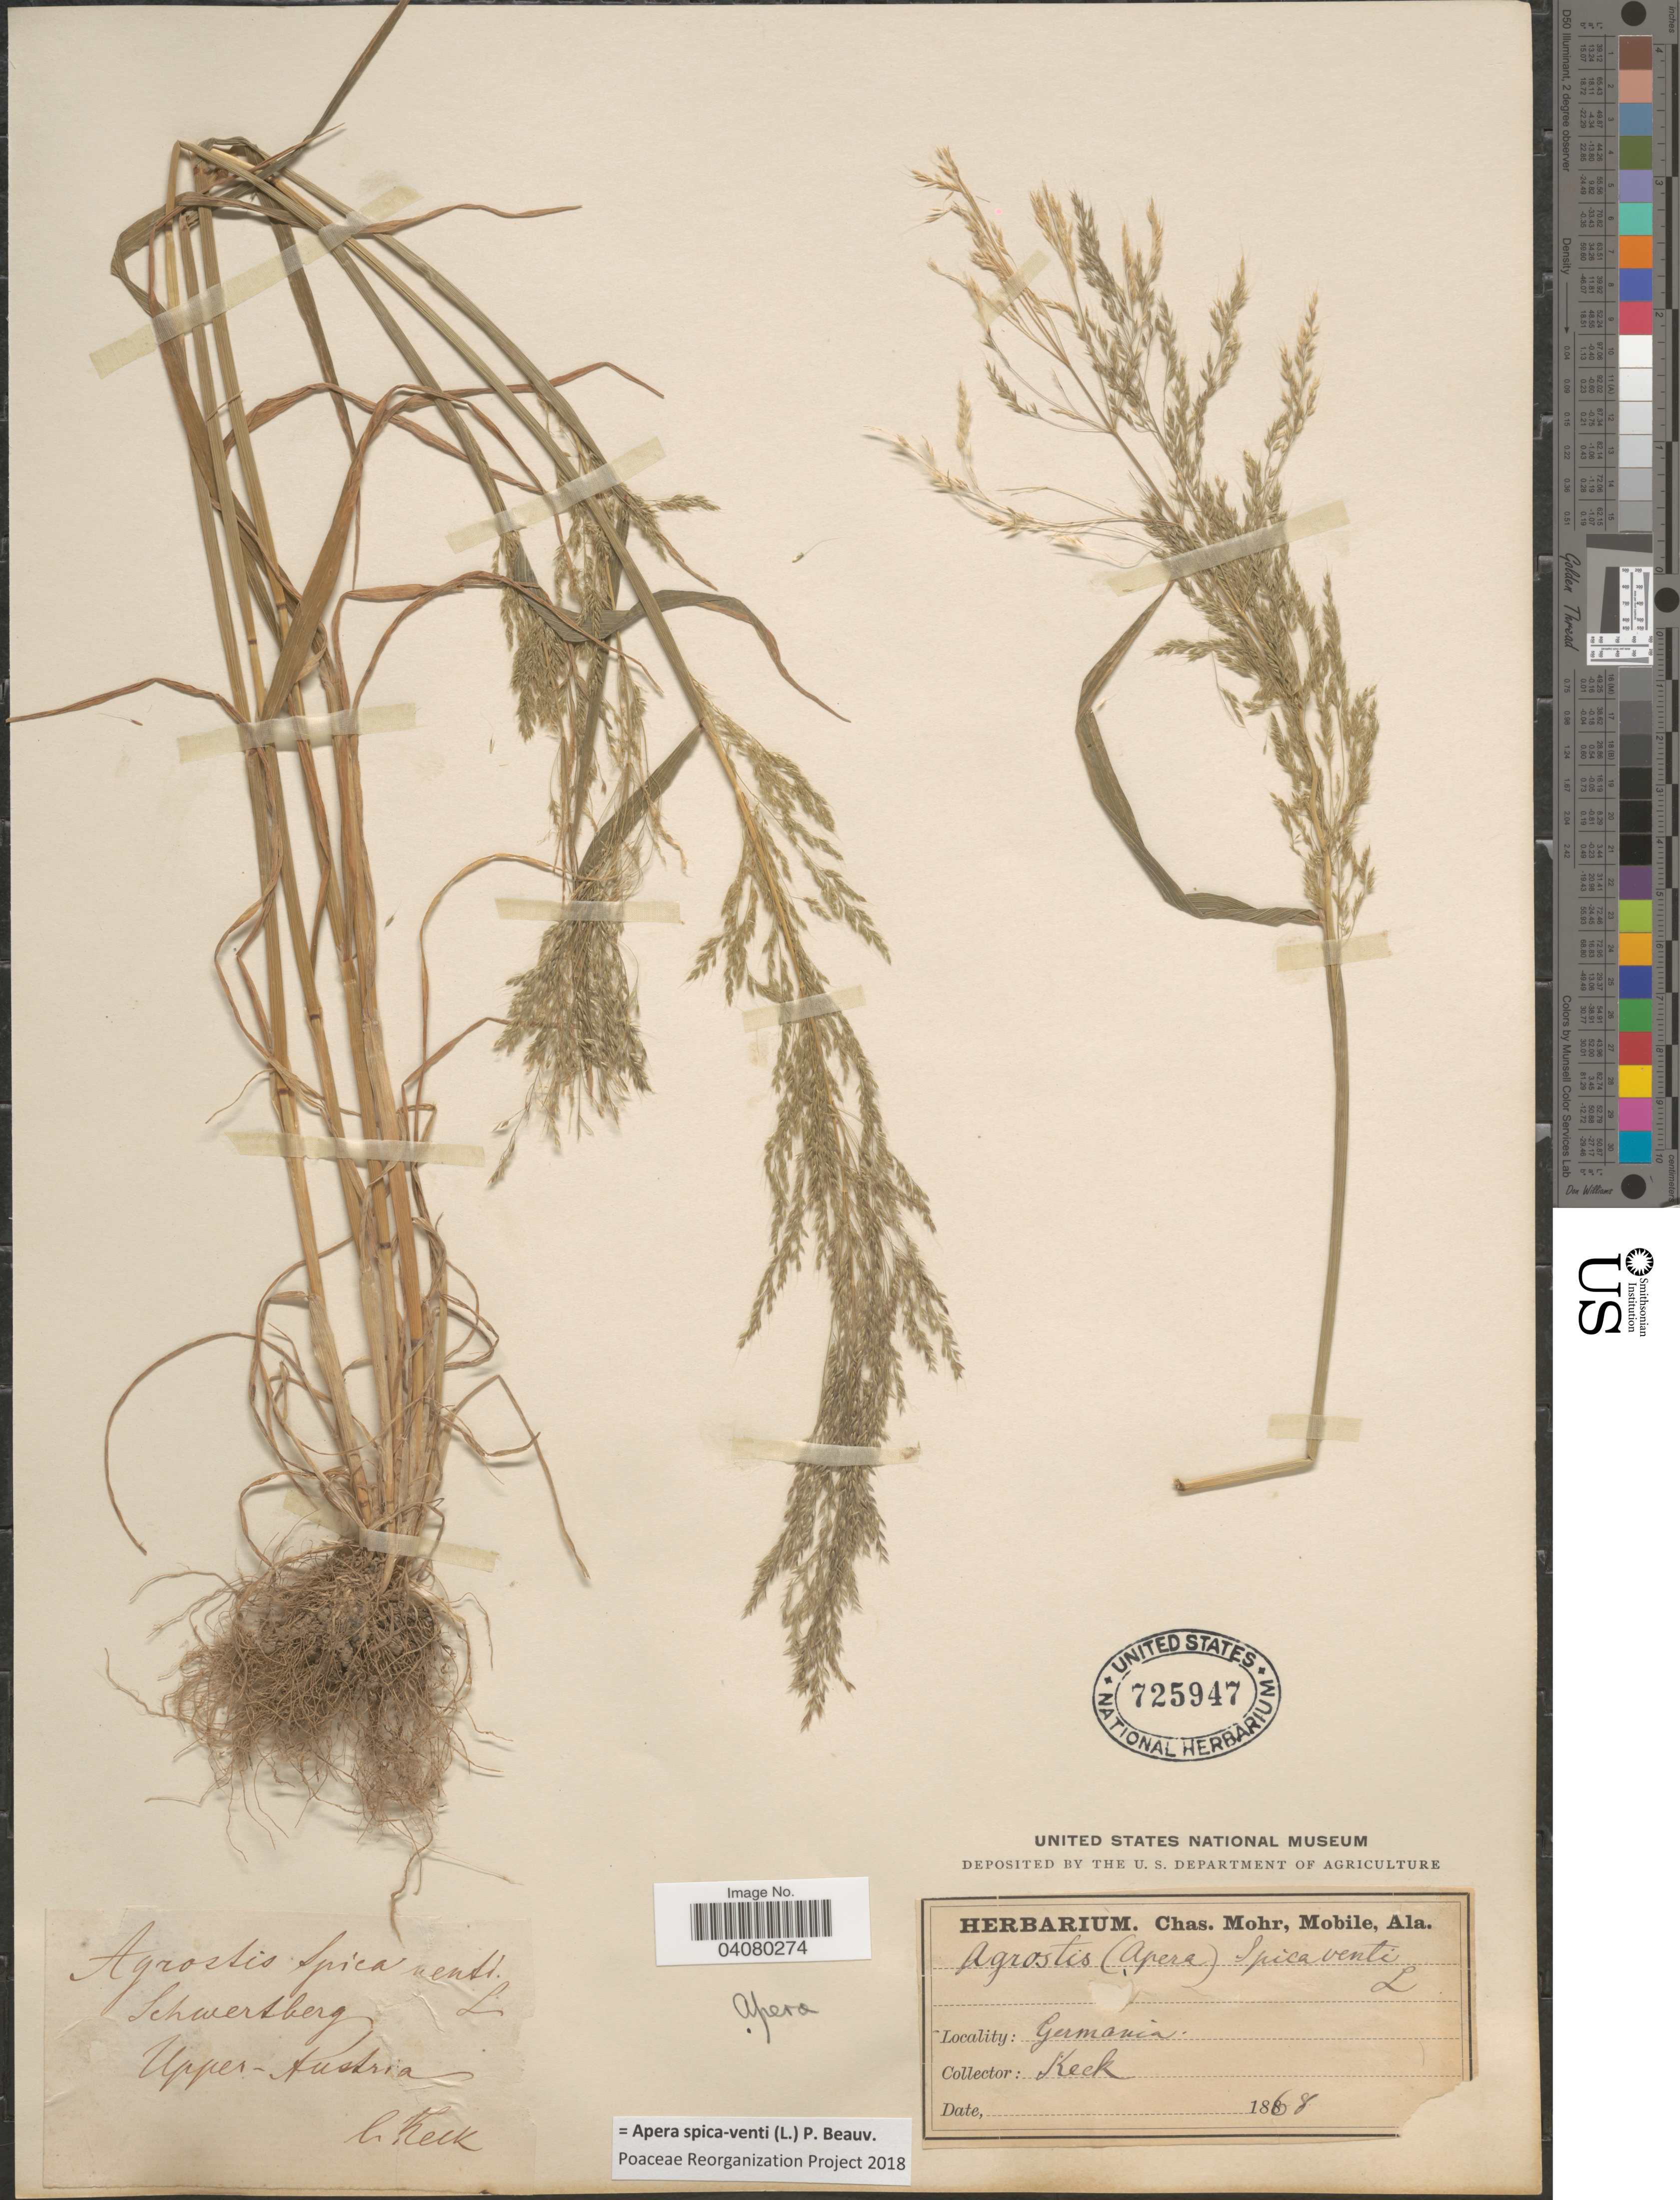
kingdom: Plantae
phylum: Tracheophyta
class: Liliopsida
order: Poales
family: Poaceae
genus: Apera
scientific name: Apera spica-venti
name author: (L.) P. Beauv.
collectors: C. Keck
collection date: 1868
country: Germany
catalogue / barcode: US 725947-2